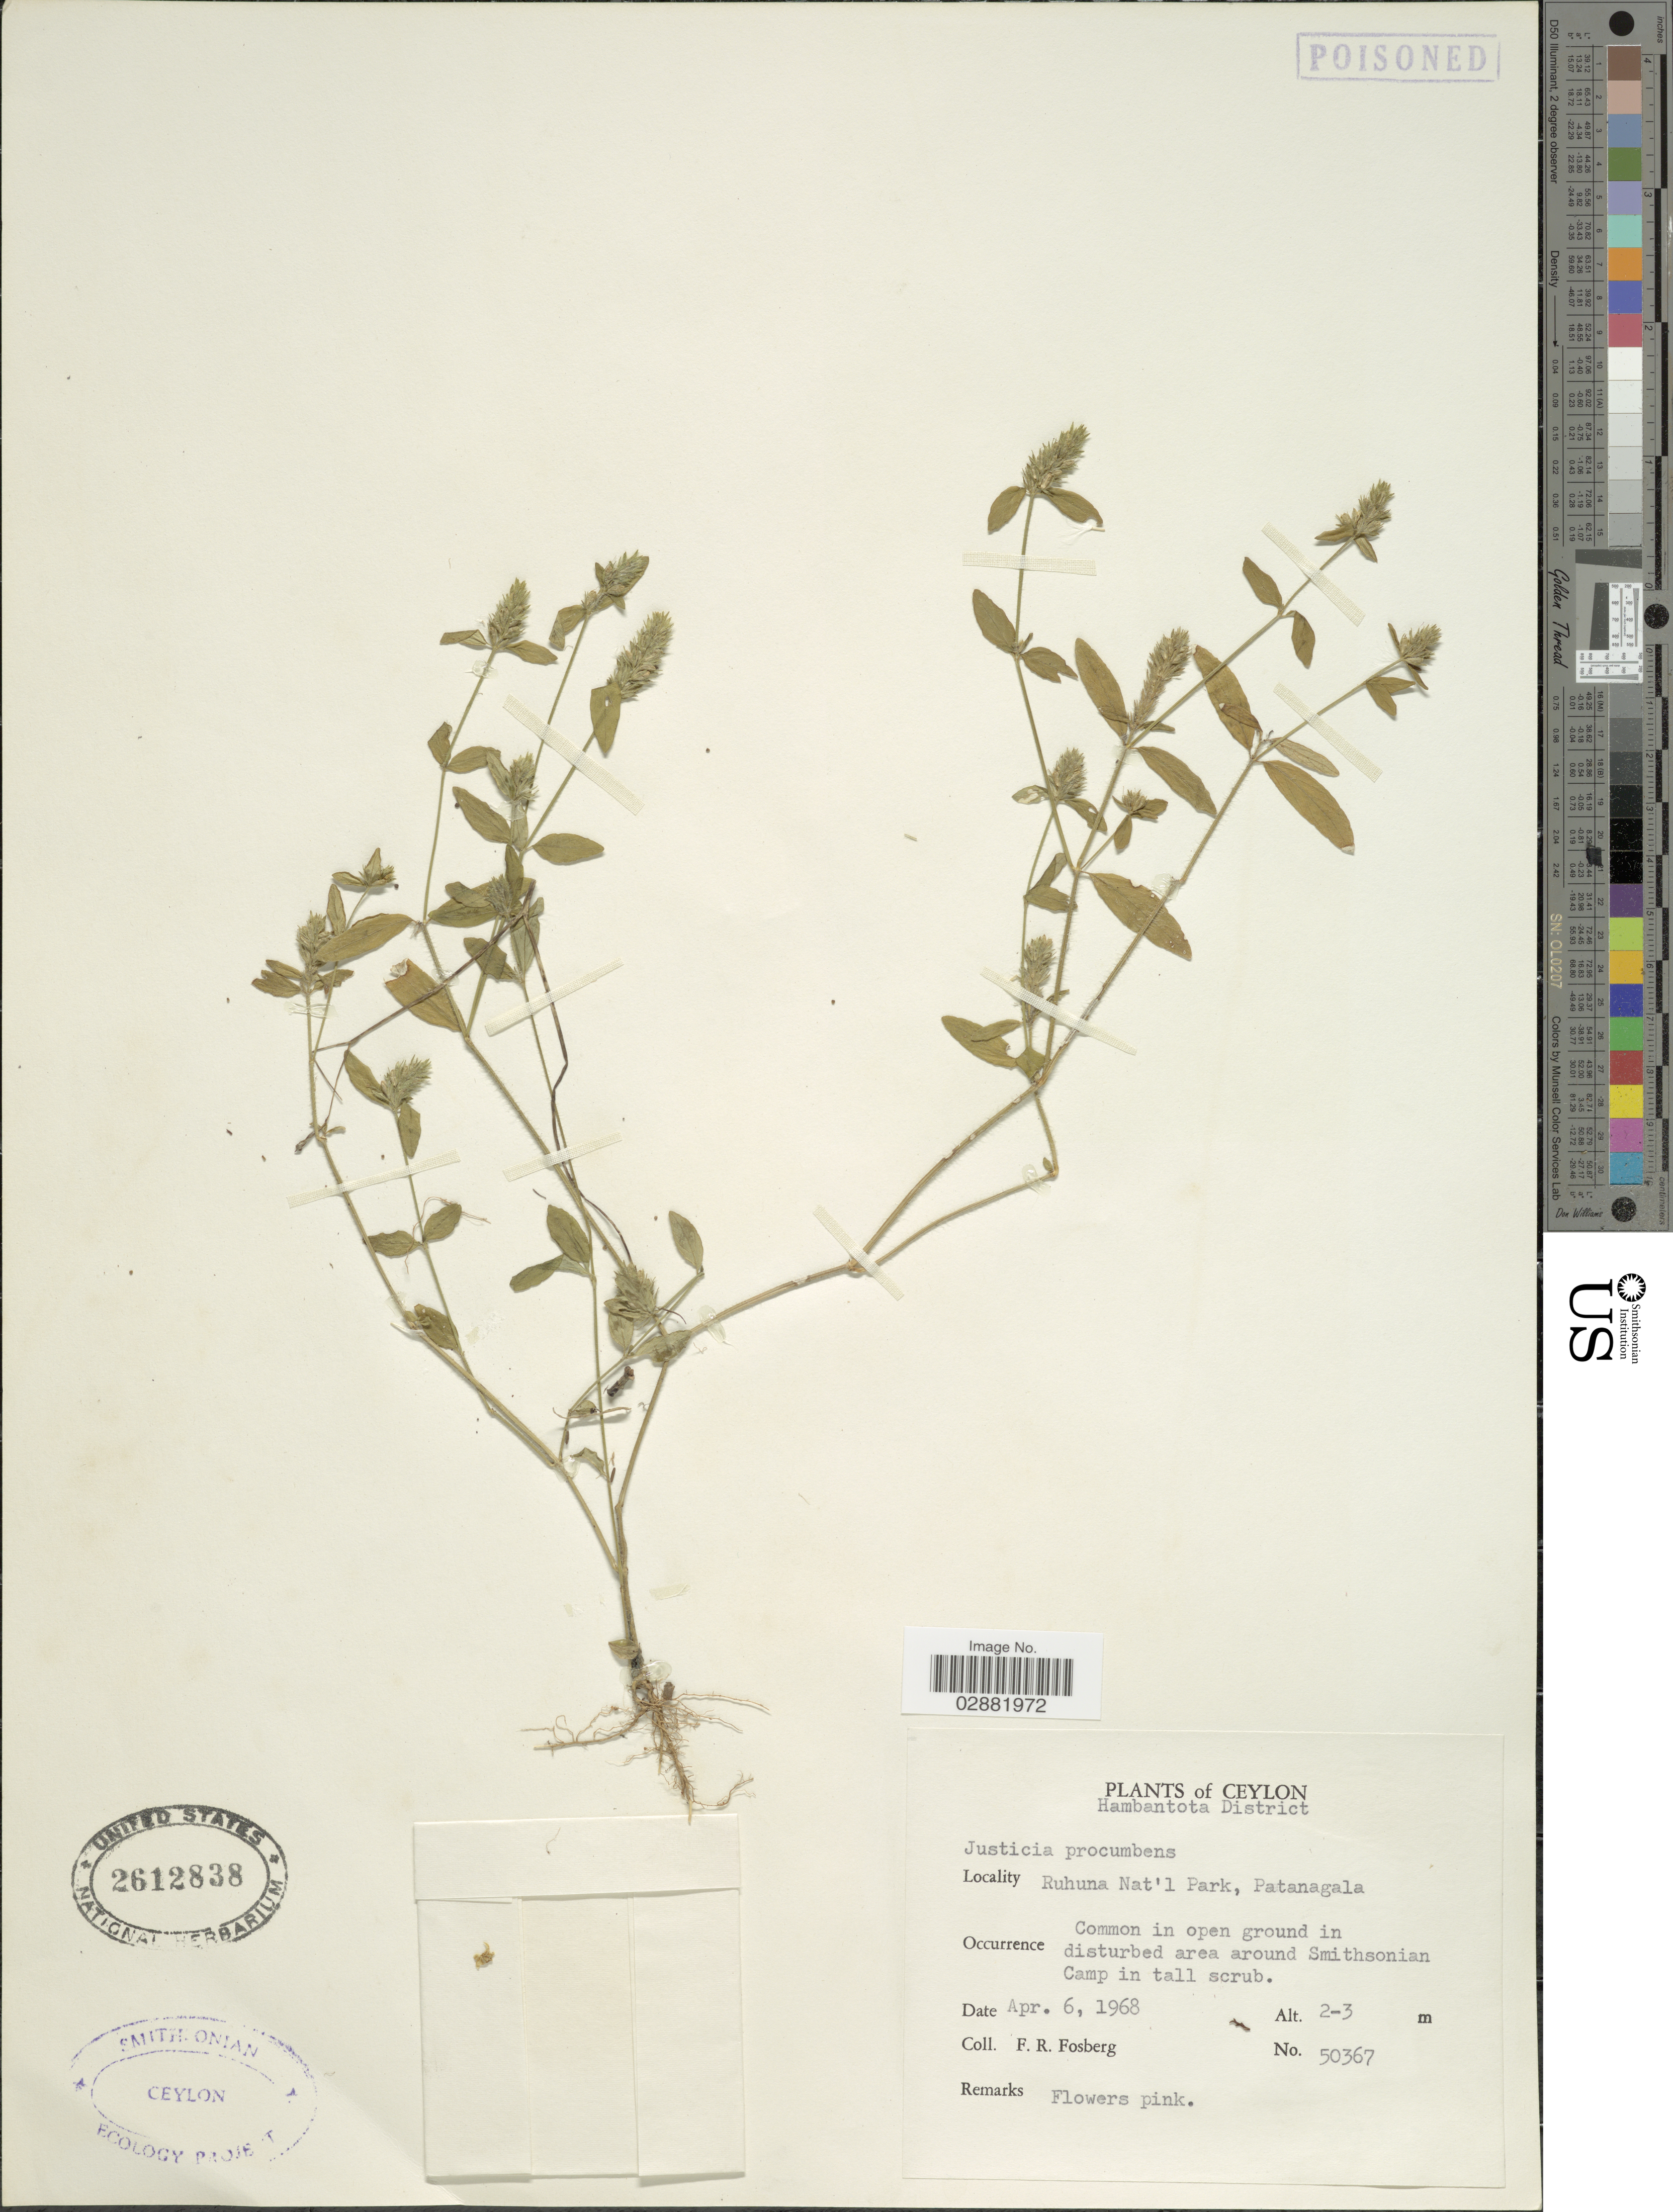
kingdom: Plantae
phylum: Tracheophyta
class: Magnoliopsida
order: Lamiales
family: Acanthaceae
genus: Justicia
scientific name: Justicia procumbens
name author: L.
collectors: F. R. Fosberg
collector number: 50367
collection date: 1968-04-06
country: Sri Lanka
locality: Ceylon, Hambantota District, Ruhuna Nat'l Park, Patanagala.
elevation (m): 2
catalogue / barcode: US 2612838